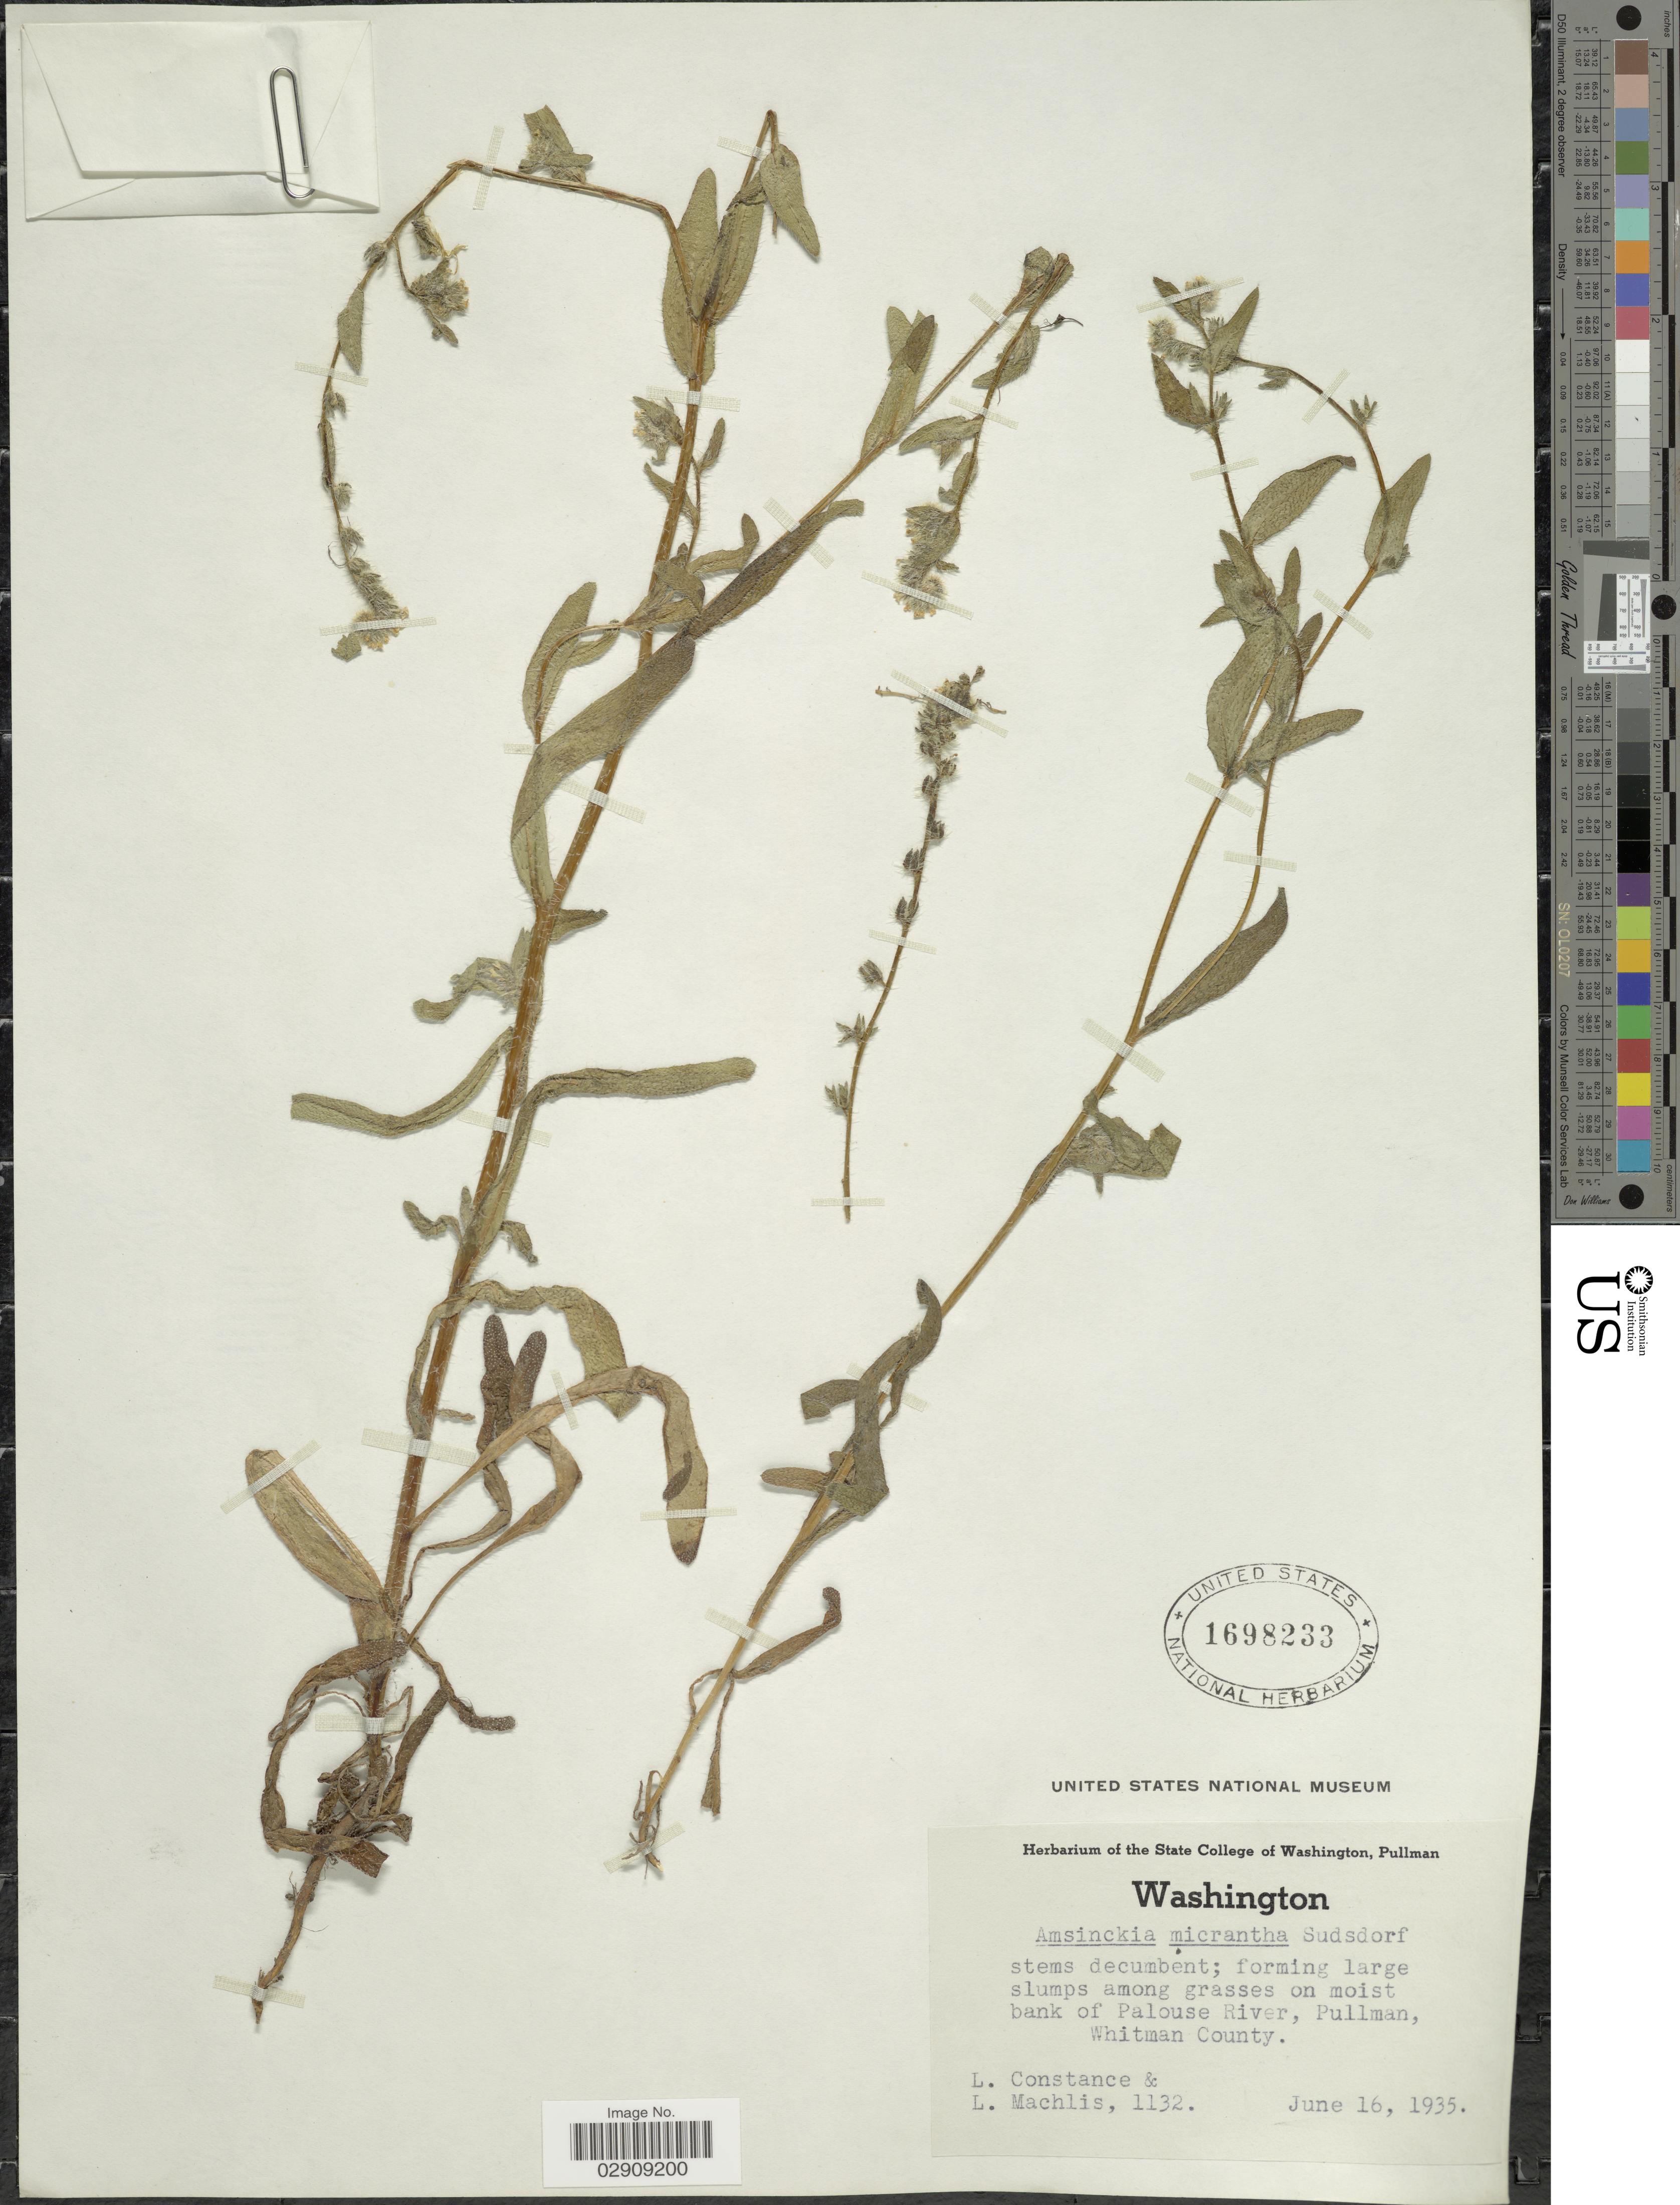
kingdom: Plantae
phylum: Tracheophyta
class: Magnoliopsida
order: Boraginales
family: Boraginaceae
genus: Amsinckia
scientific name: Amsinckia menziesii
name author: A. Nelson & J.F. Macbr.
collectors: L. Constance & L. Machlis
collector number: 1132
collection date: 1935-06-16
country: United States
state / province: Washington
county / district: Whitman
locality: Bank of Palouse River, Pullman, Whitman County.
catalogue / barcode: US 1698233